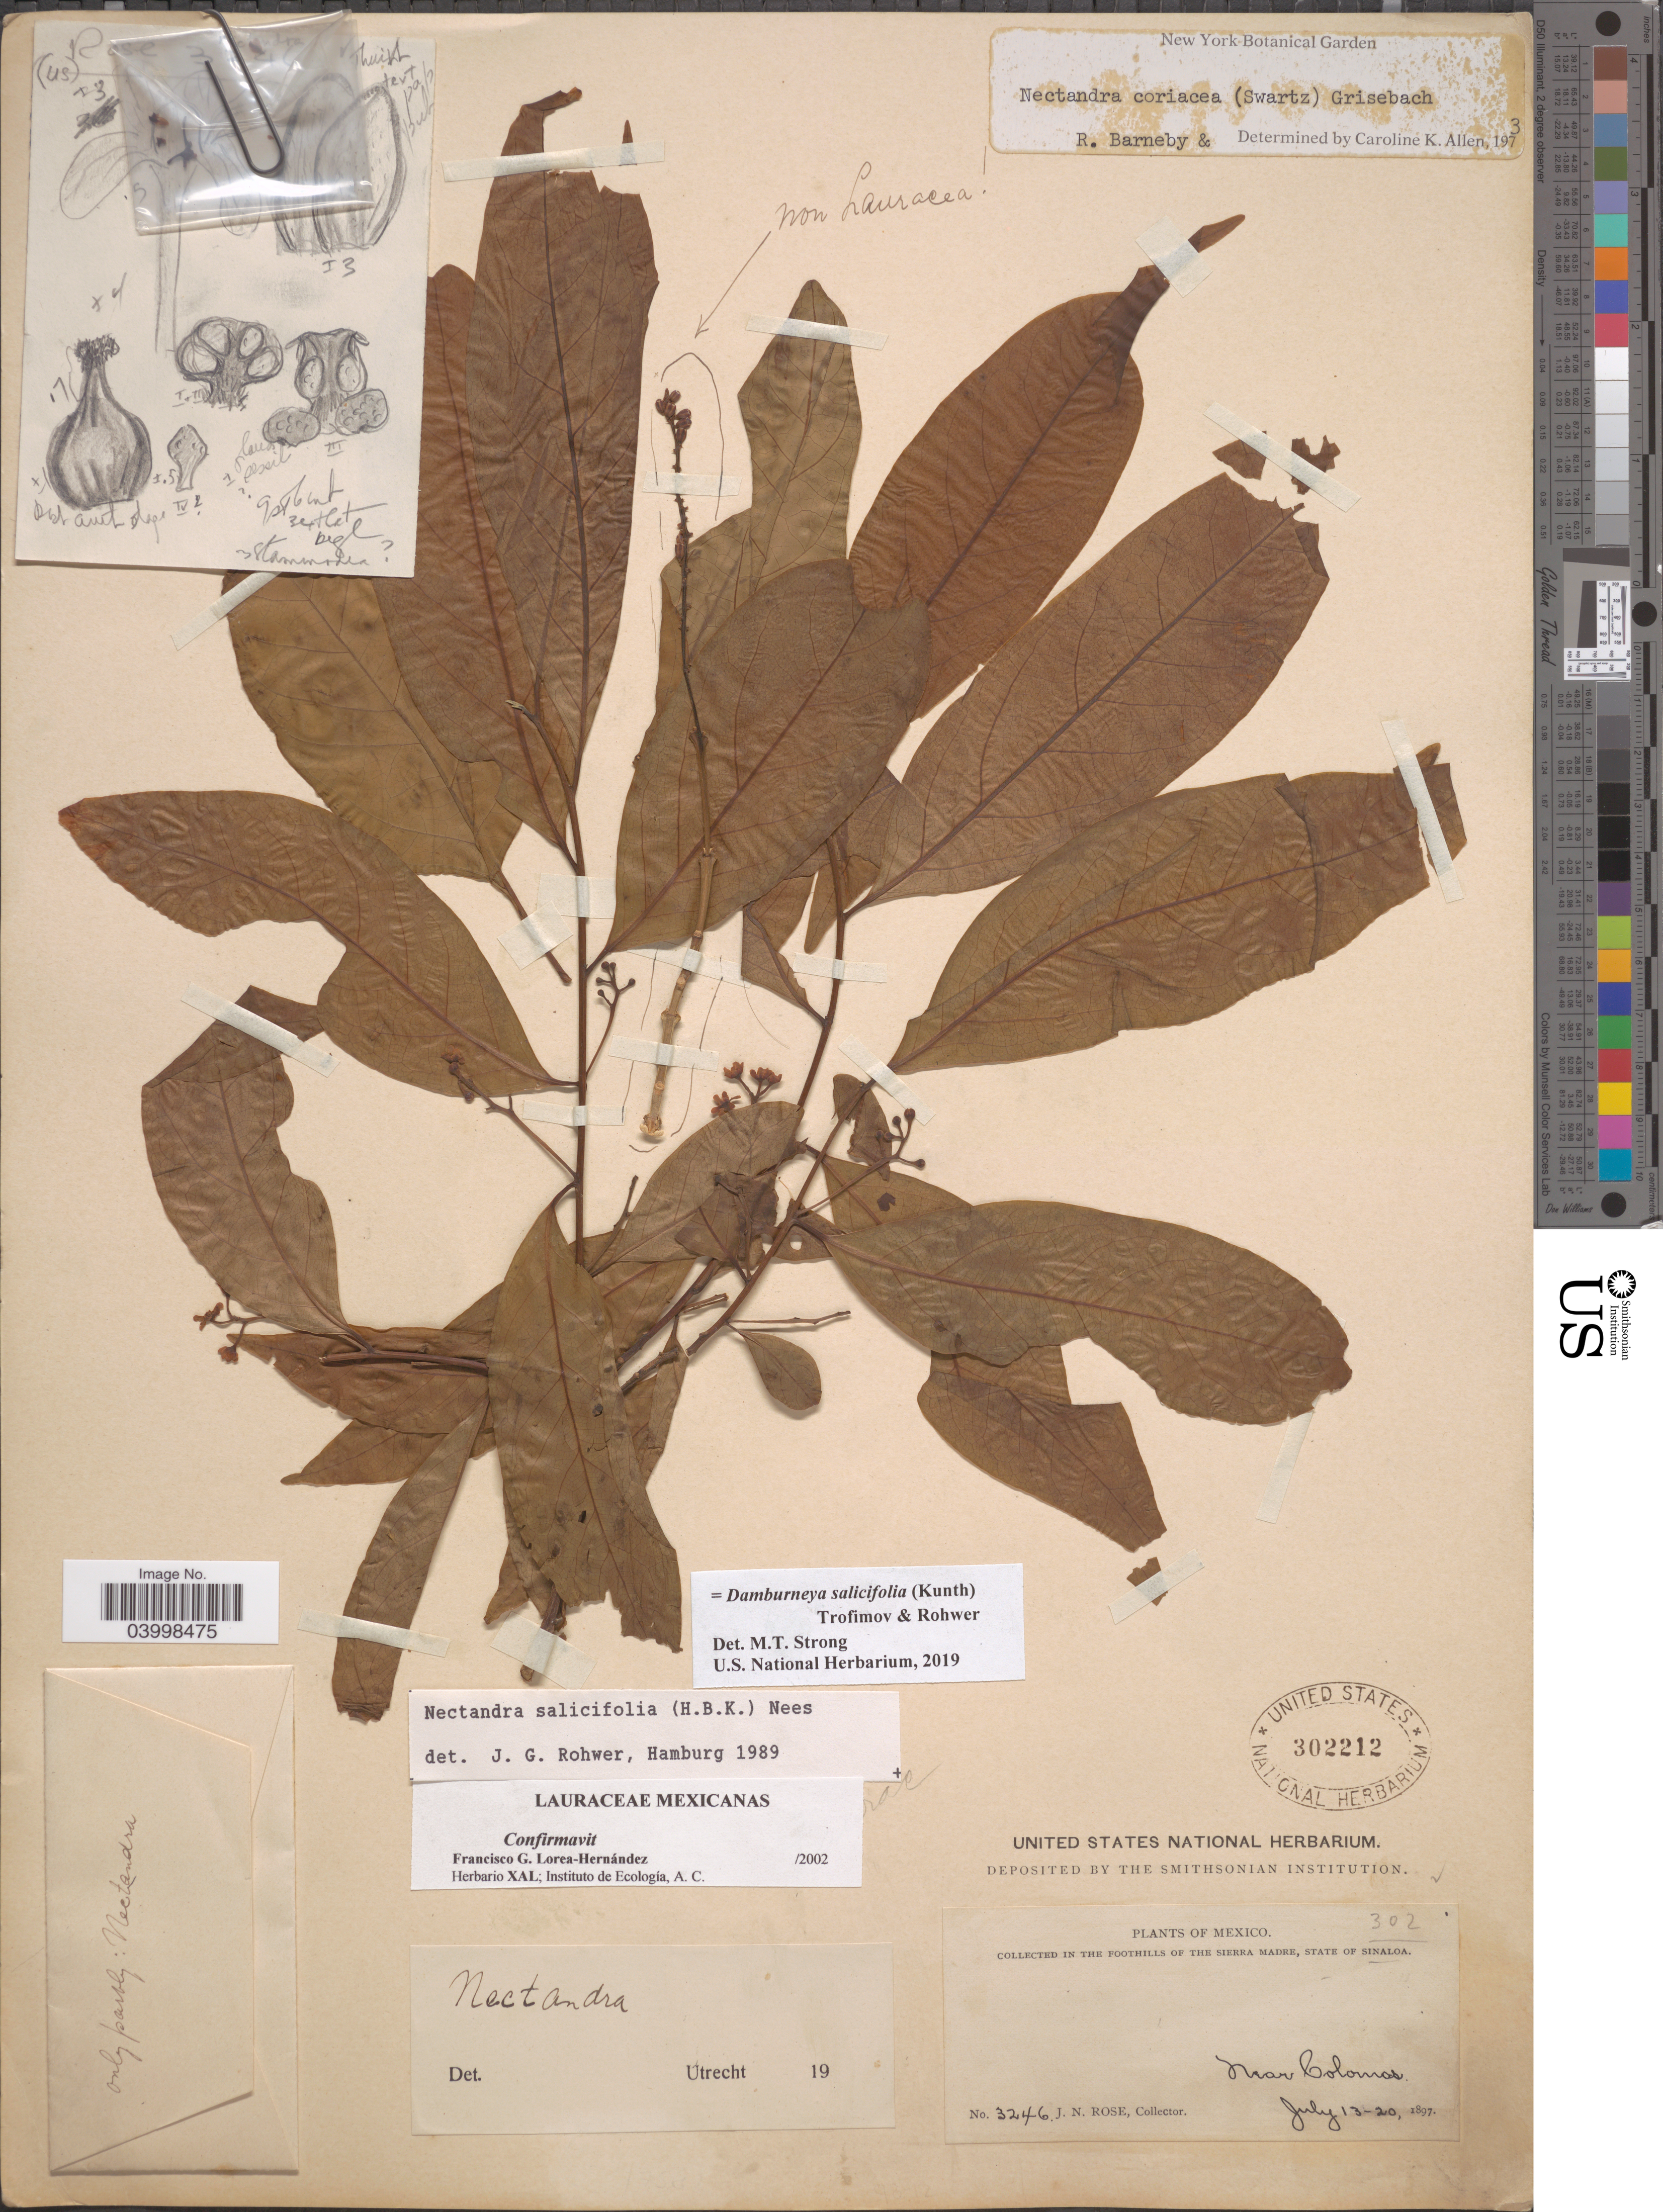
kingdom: Plantae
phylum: Tracheophyta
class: Magnoliopsida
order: Laurales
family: Lauraceae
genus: Damburneya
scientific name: Damburneya salicifolia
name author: (Kunth) Trofimov & Rohwer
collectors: J. N. Rose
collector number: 3246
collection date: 1897-07-13/1897-07-20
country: Mexico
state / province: Sinaloa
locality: Foothills of the Sierra Madre. Near Colomas.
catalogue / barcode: US 302212